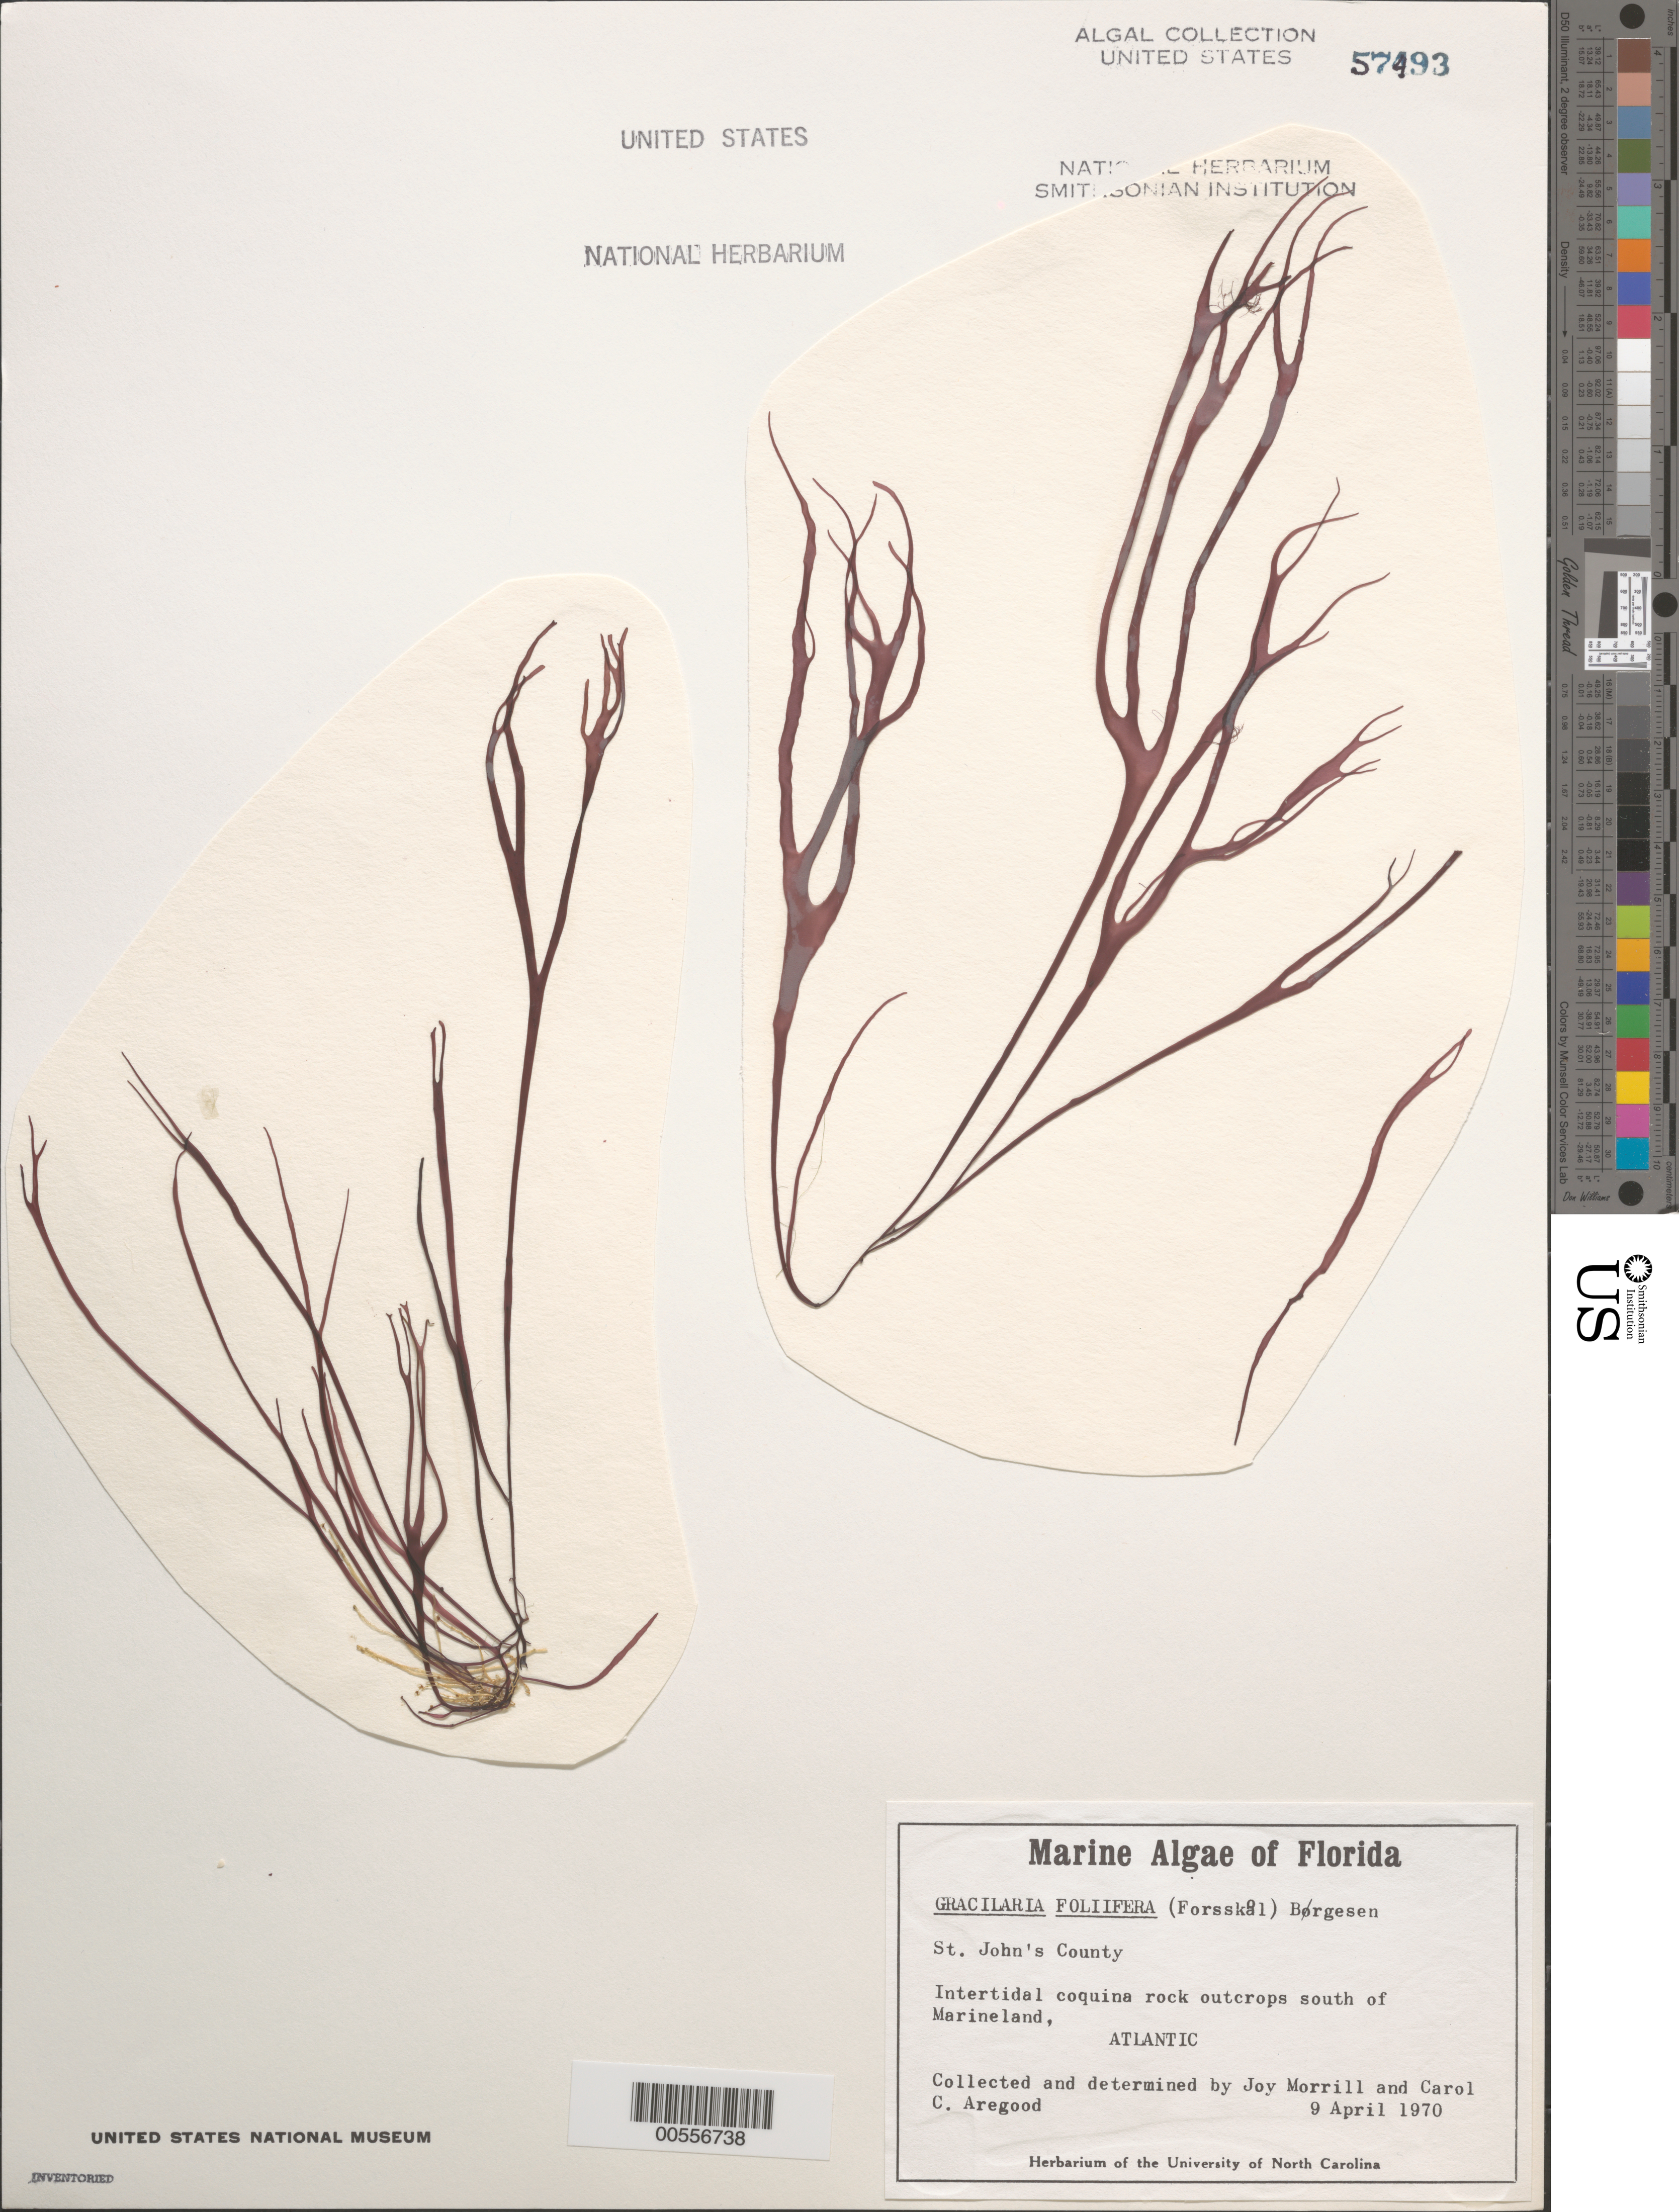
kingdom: Plantae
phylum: Rhodophyta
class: Florideophyceae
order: Gracilariales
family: Gracilariaceae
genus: Gracilaria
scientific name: Gracilaria foliifera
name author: (Forssk.) Børgesen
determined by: Aregood, C. C.; Morrill, J.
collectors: J. Morrill & C. Aregood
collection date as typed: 09 Apr 1970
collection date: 1970-04-09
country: United States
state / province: Florida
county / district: Saint Johns County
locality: South of Marineland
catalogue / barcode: US 57493